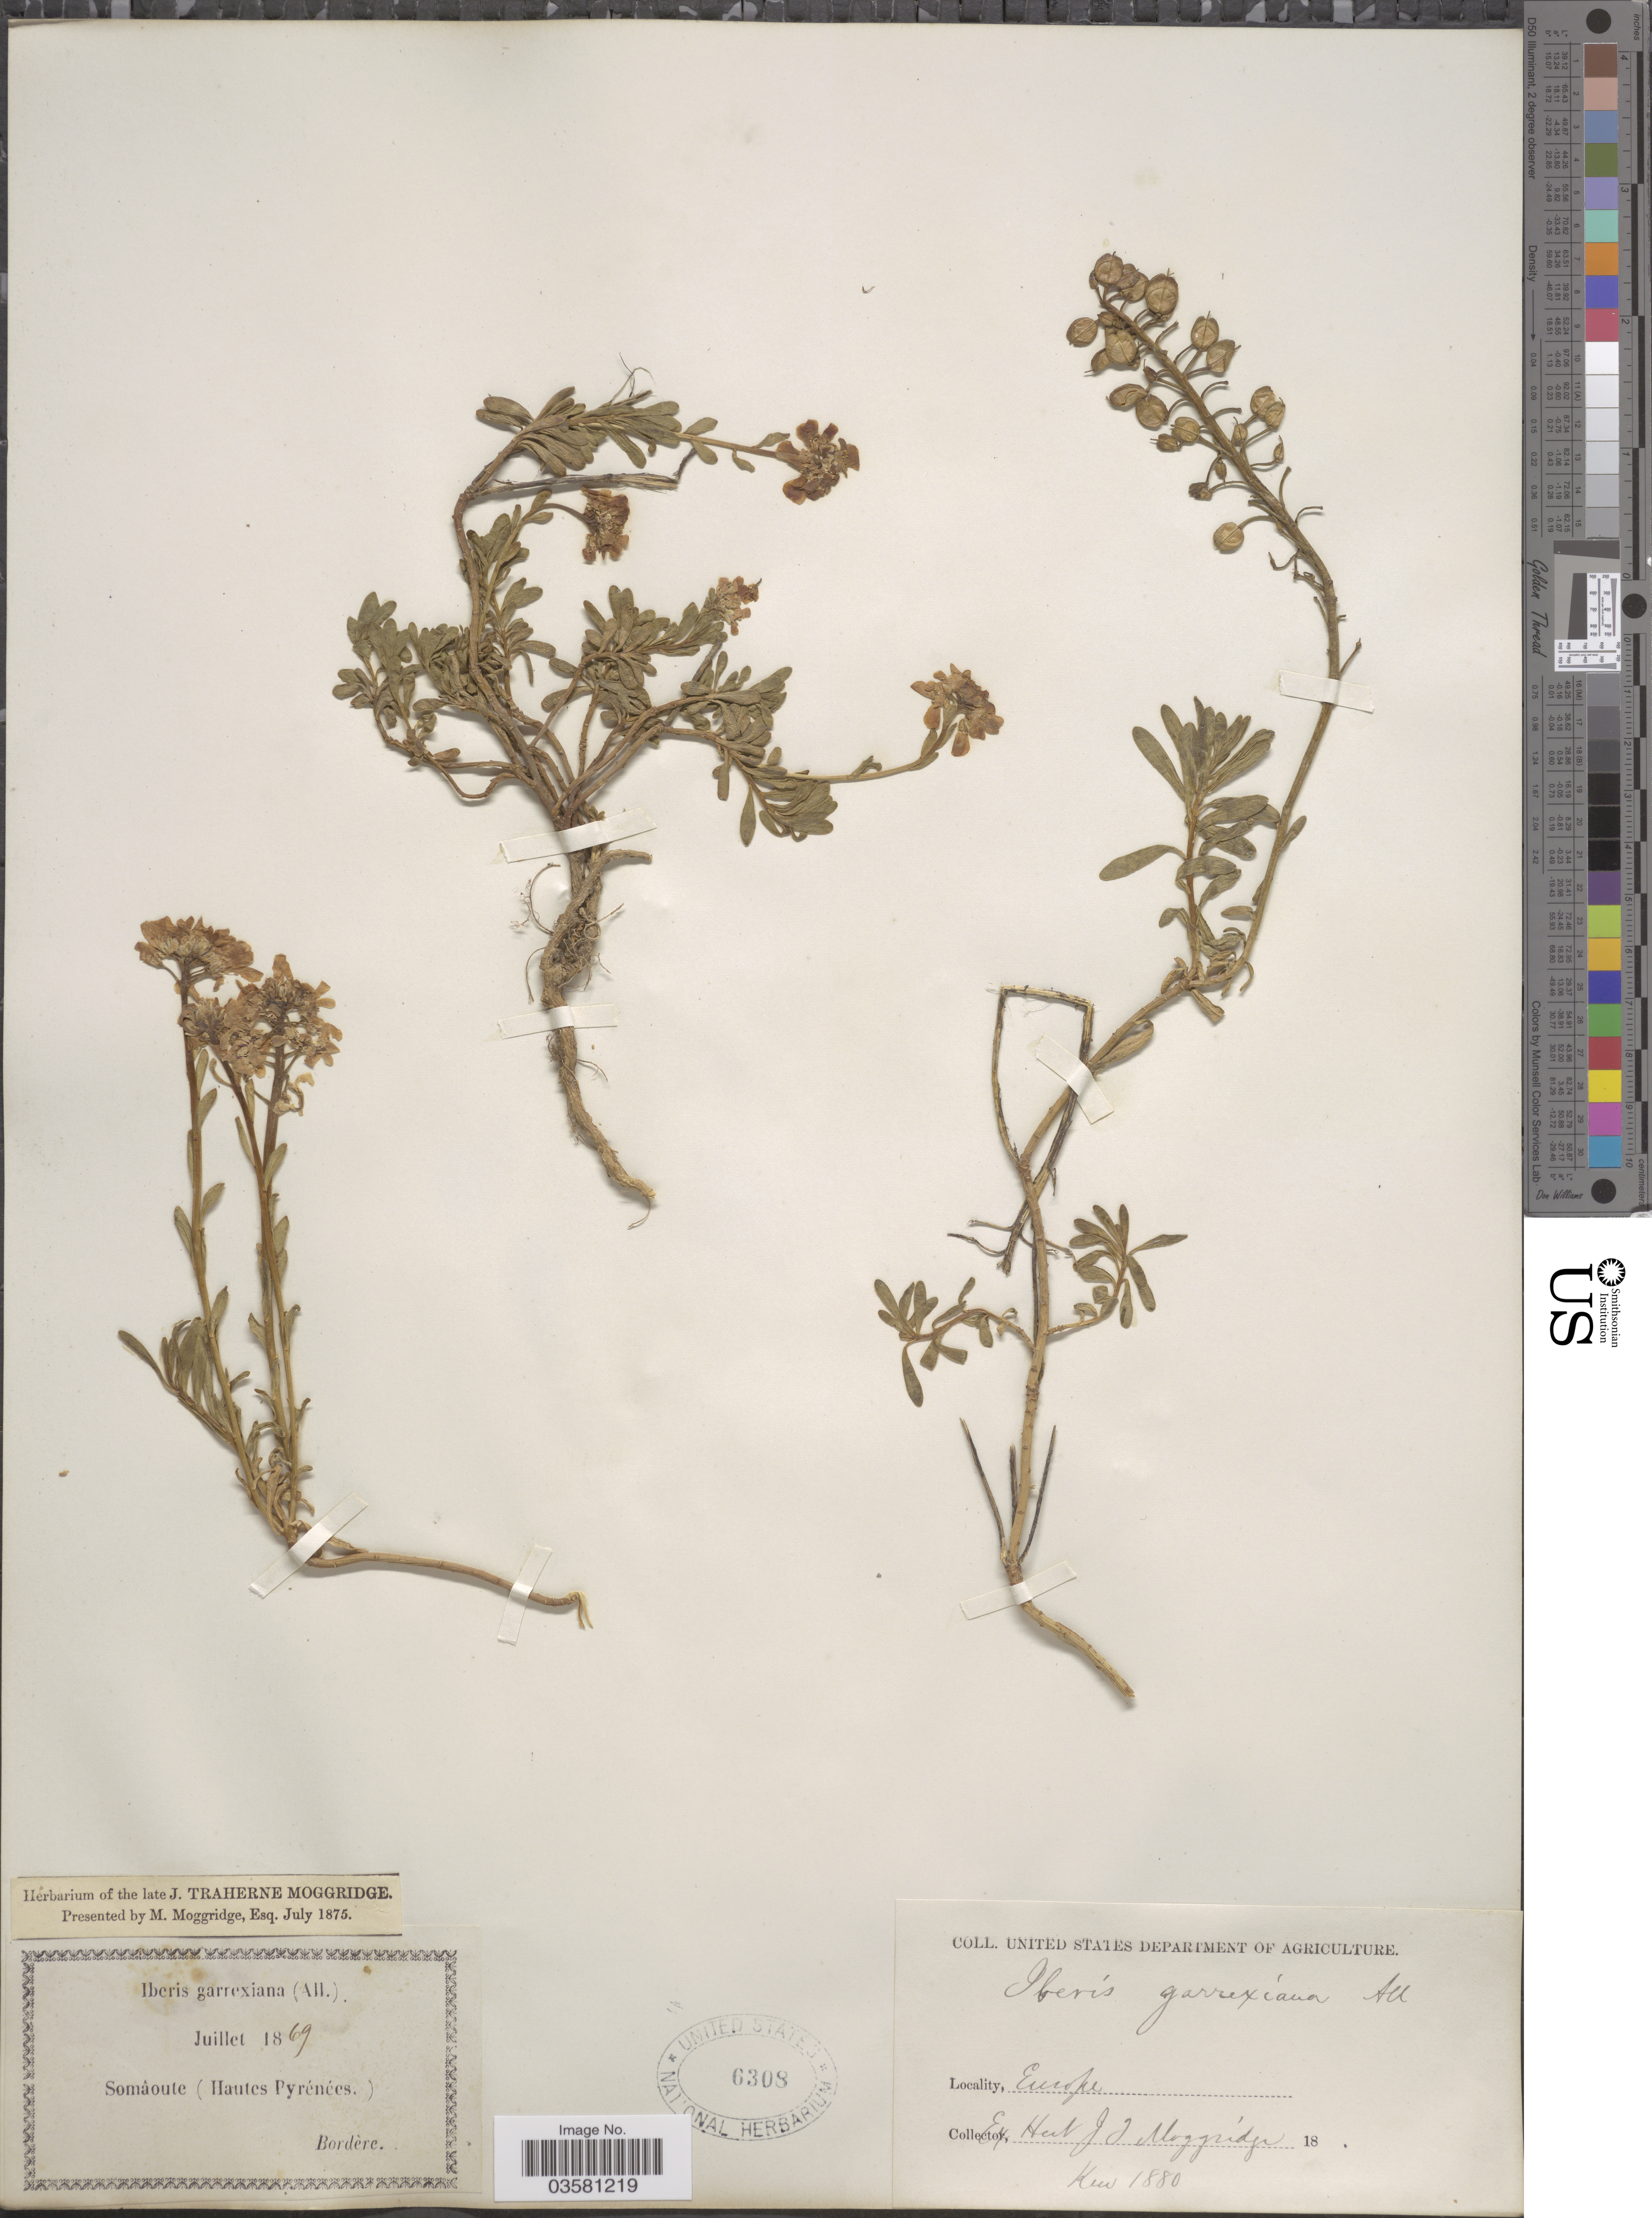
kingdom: Plantae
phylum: Tracheophyta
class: Magnoliopsida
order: Brassicales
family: Brassicaceae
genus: Iberis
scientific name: Iberis garrexiana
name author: All.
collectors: -. Bordère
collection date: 1869-07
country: France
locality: Somâoute (Hautes Pyrénées.). Europe.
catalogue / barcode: US 6308